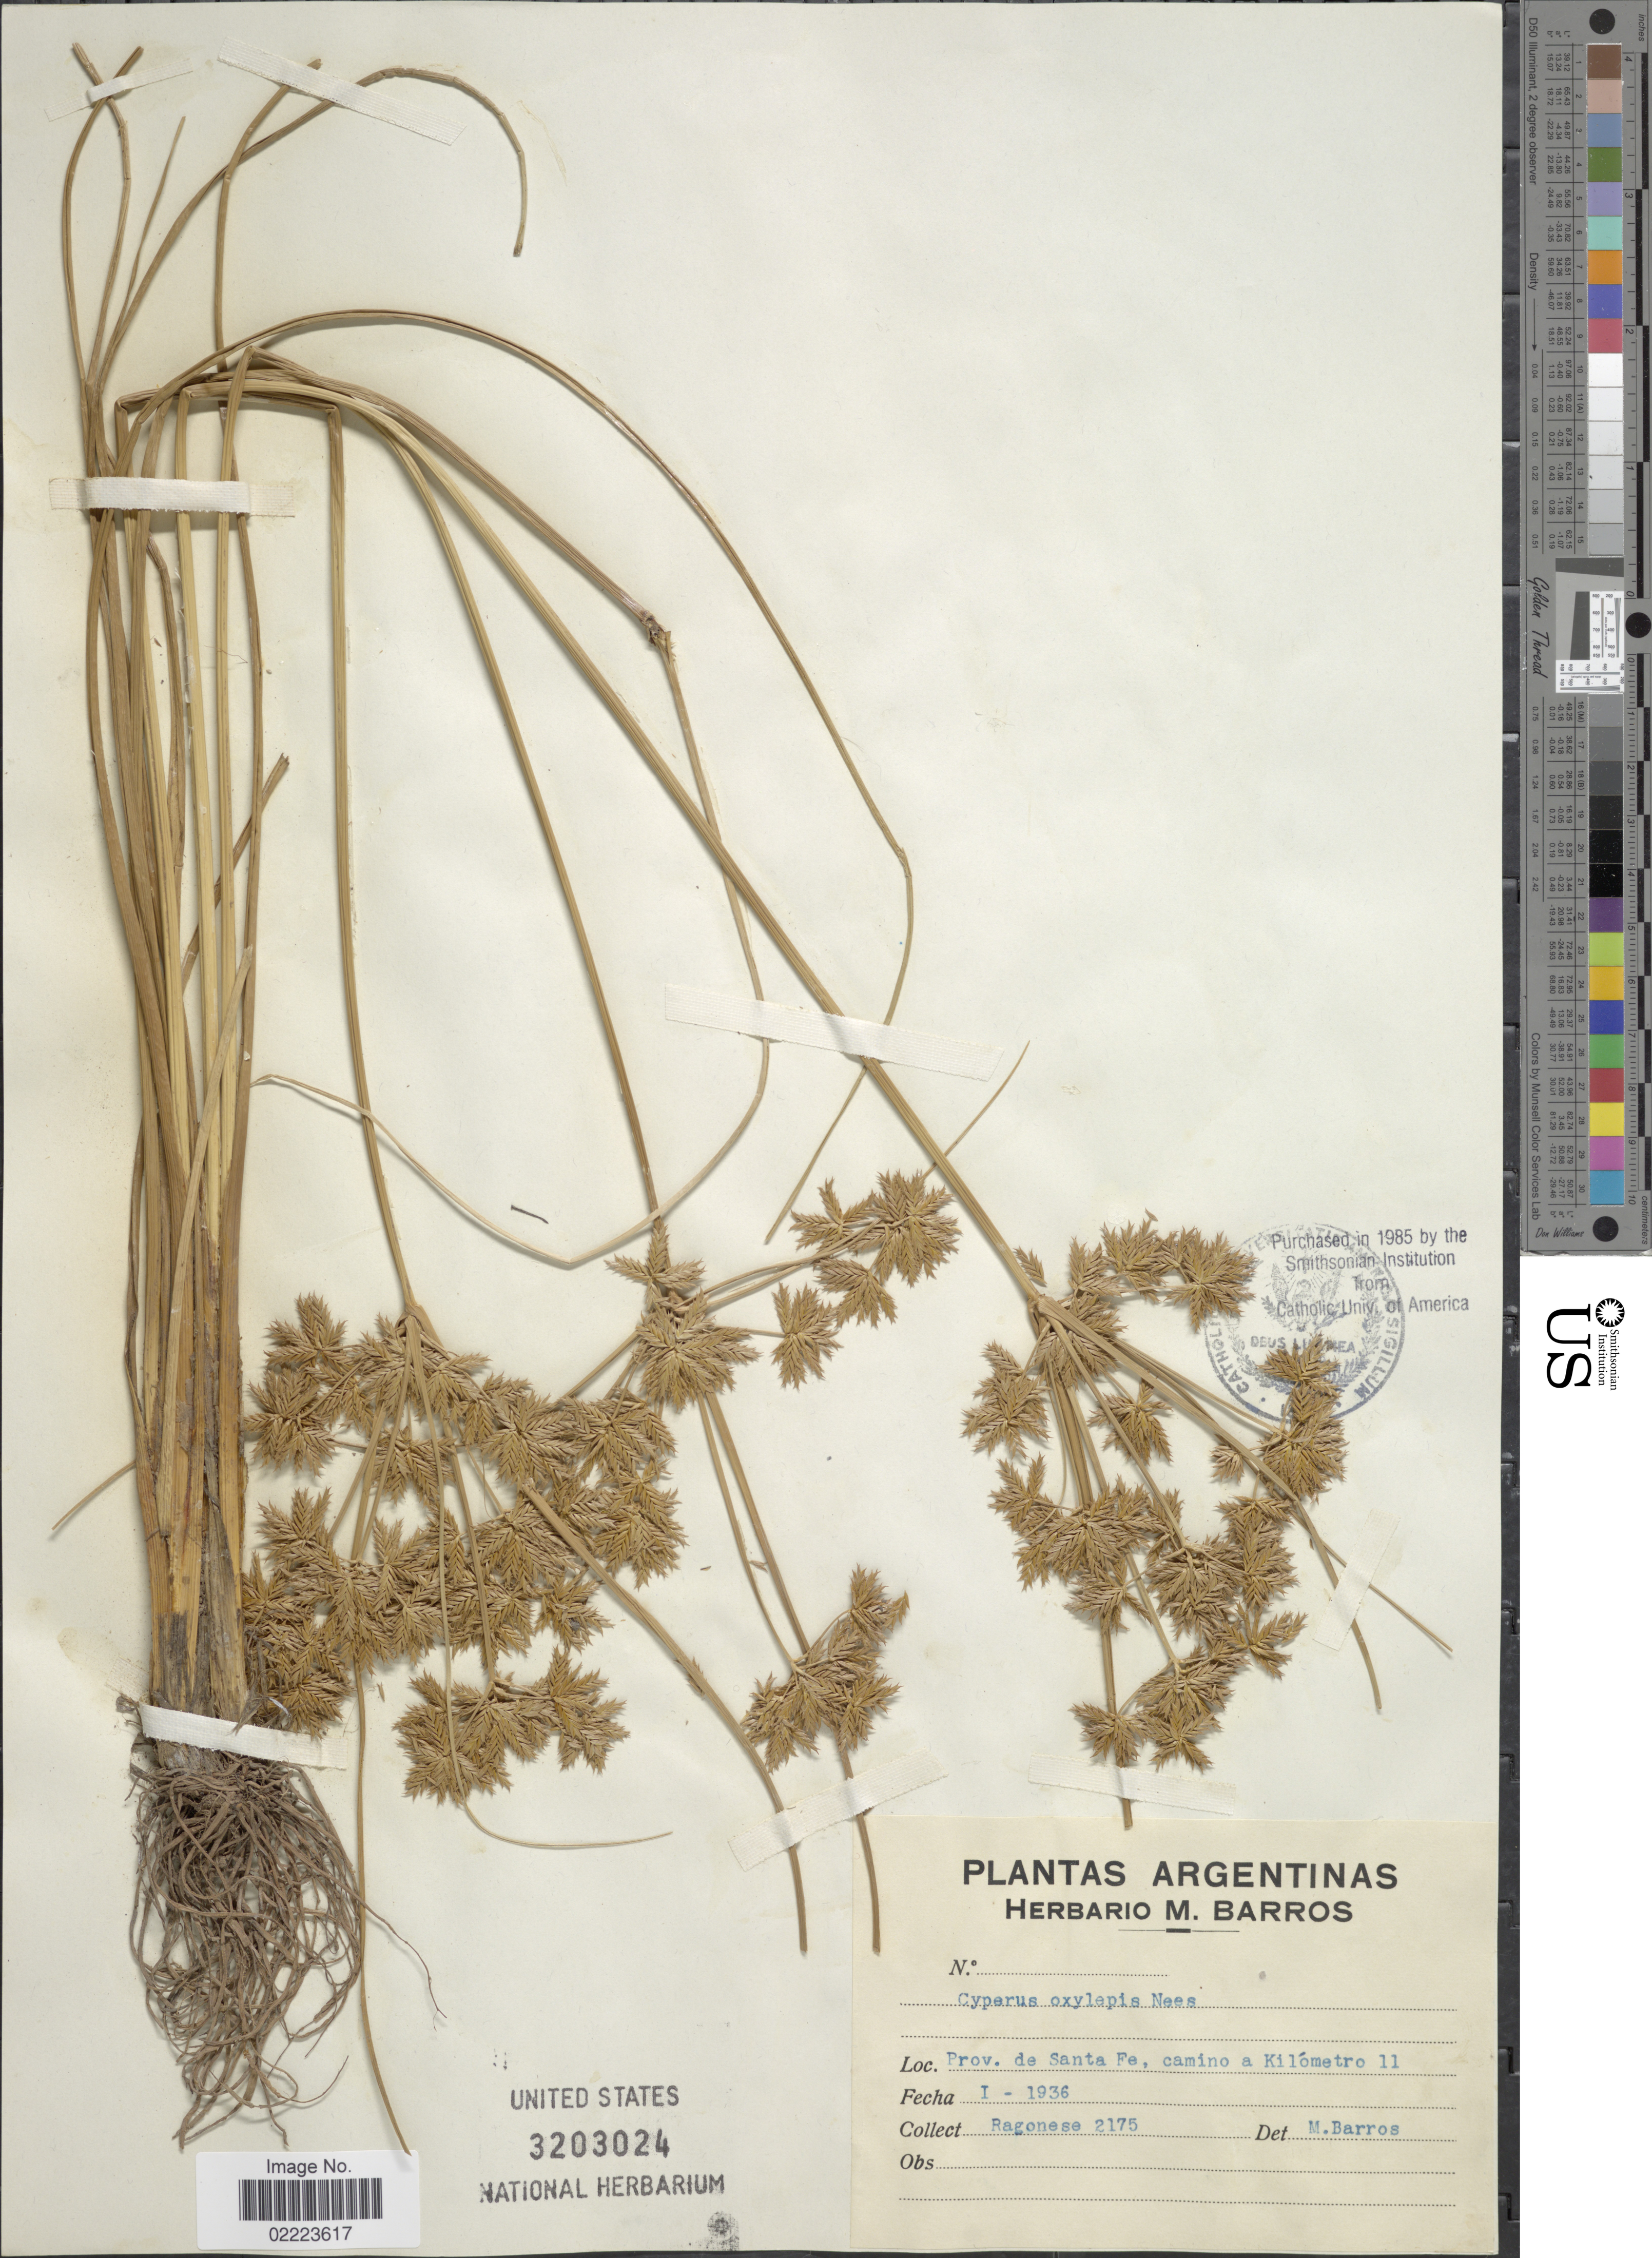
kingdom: Plantae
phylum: Tracheophyta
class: Liliopsida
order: Poales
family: Cyperaceae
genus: Cyperus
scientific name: Cyperus oxylepis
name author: Nees ex Steud.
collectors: Ragonese, --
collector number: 2175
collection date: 1936-01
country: Argentina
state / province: Santa Fe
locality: Prov. de Santa Fe, camino a Kilometro 11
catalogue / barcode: US 3203024